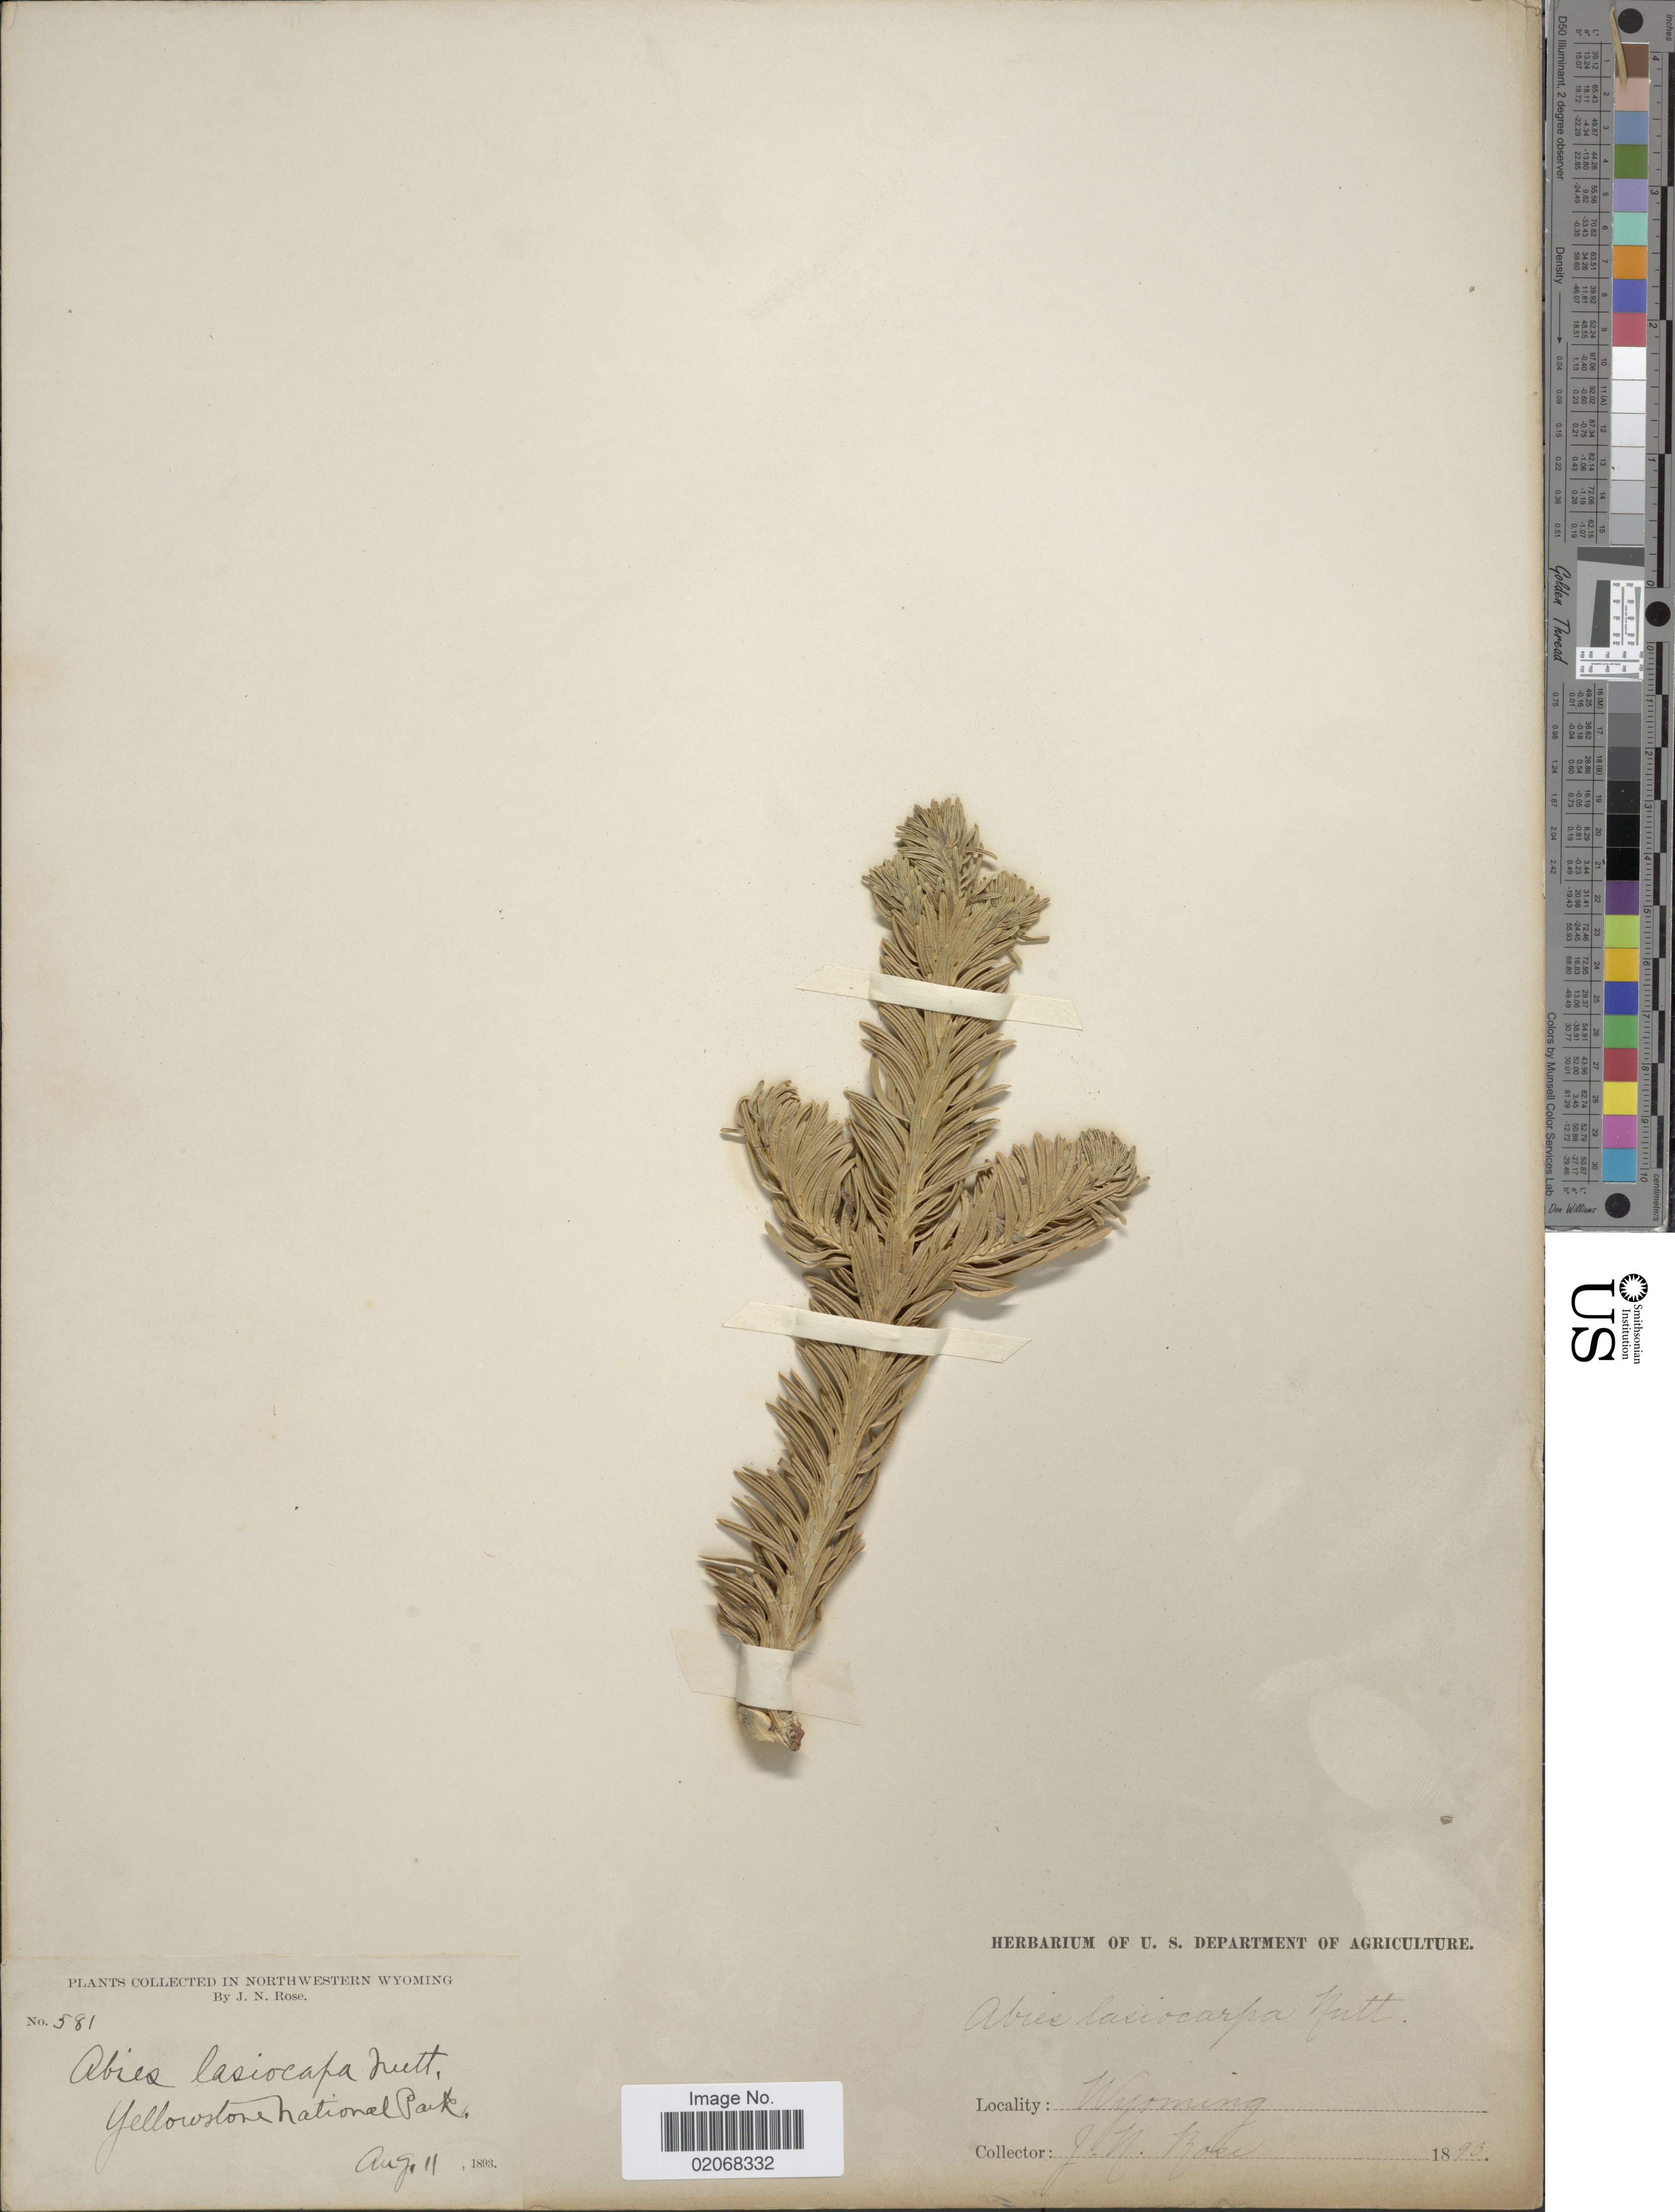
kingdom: Plantae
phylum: Tracheophyta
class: Pinopsida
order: Pinales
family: Pinaceae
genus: Abies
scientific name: Abies lasiocarpa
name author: (Hook.) Nutt.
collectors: J. N. Rose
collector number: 581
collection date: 1893-08-11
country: United States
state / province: Wyoming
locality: In Northwestern Wyoming, Yellowstone National Park